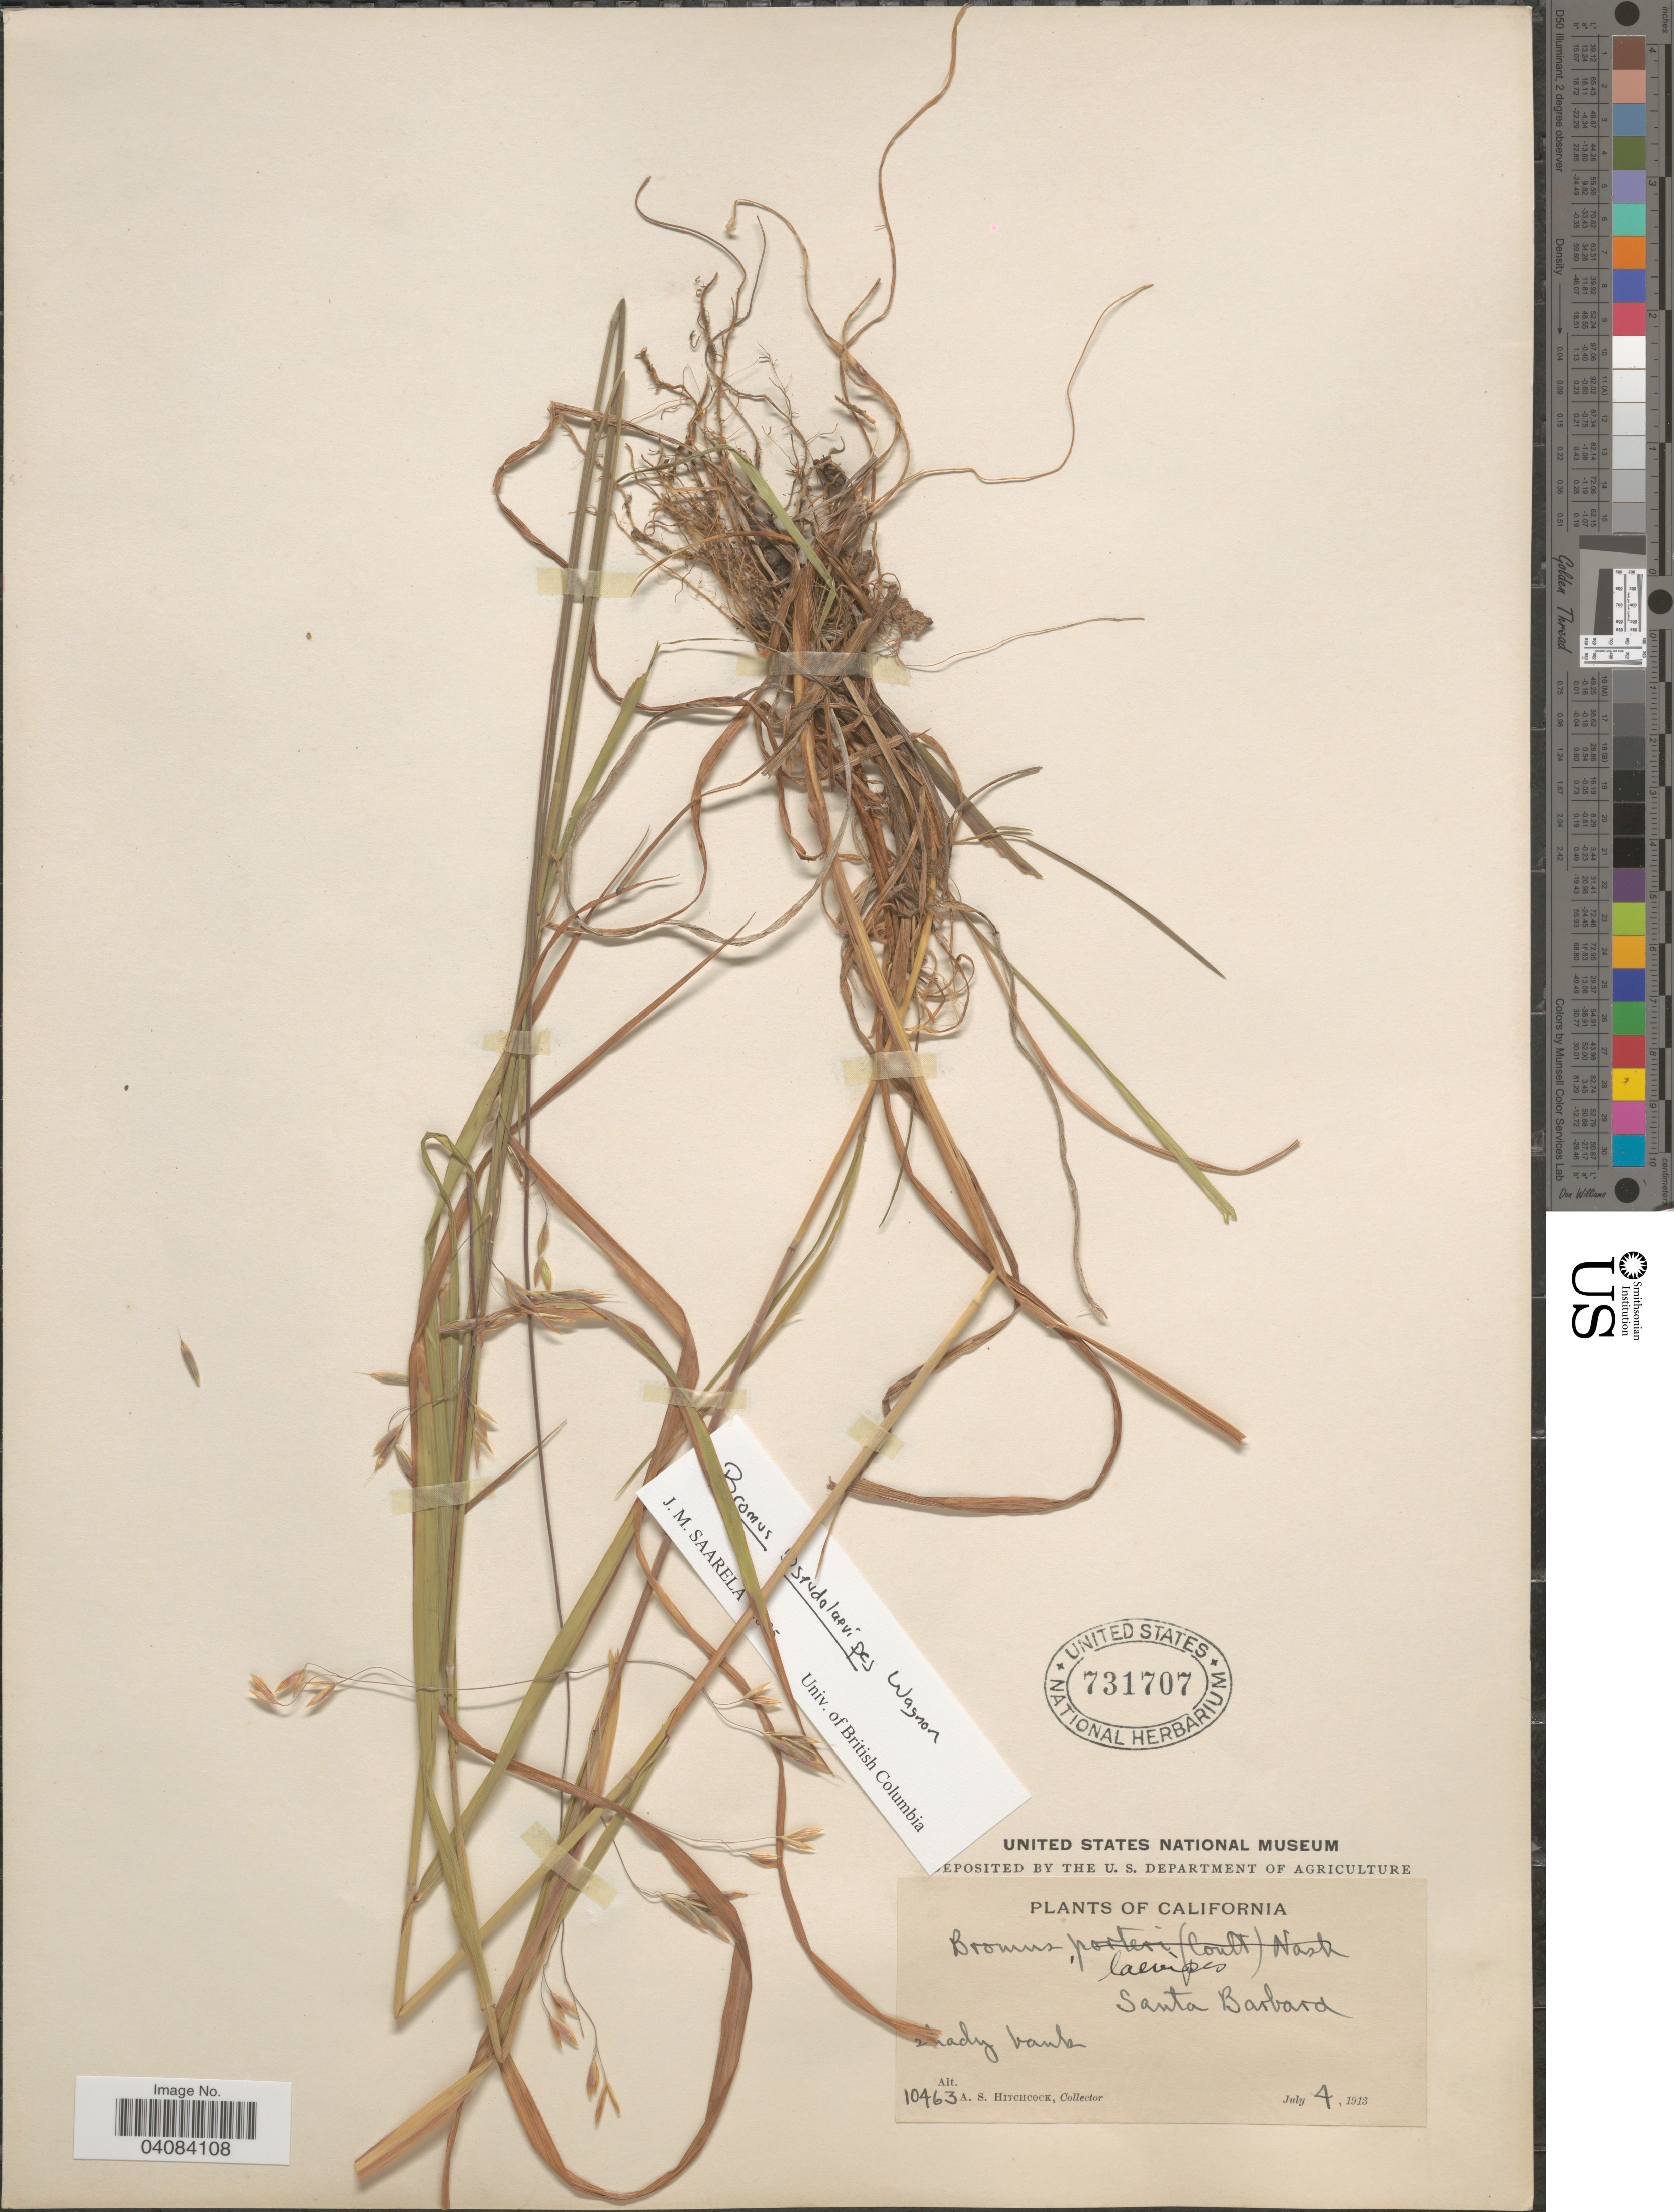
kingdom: Plantae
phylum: Tracheophyta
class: Liliopsida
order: Poales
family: Poaceae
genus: Bromus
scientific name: Bromus pseudolaevipes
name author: Wagnon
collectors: A. S. Hitchcock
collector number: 10463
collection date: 1913-07-04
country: United States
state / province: California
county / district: Santa Barbara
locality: Santa Barbara. Shady banks.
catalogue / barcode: US 731707